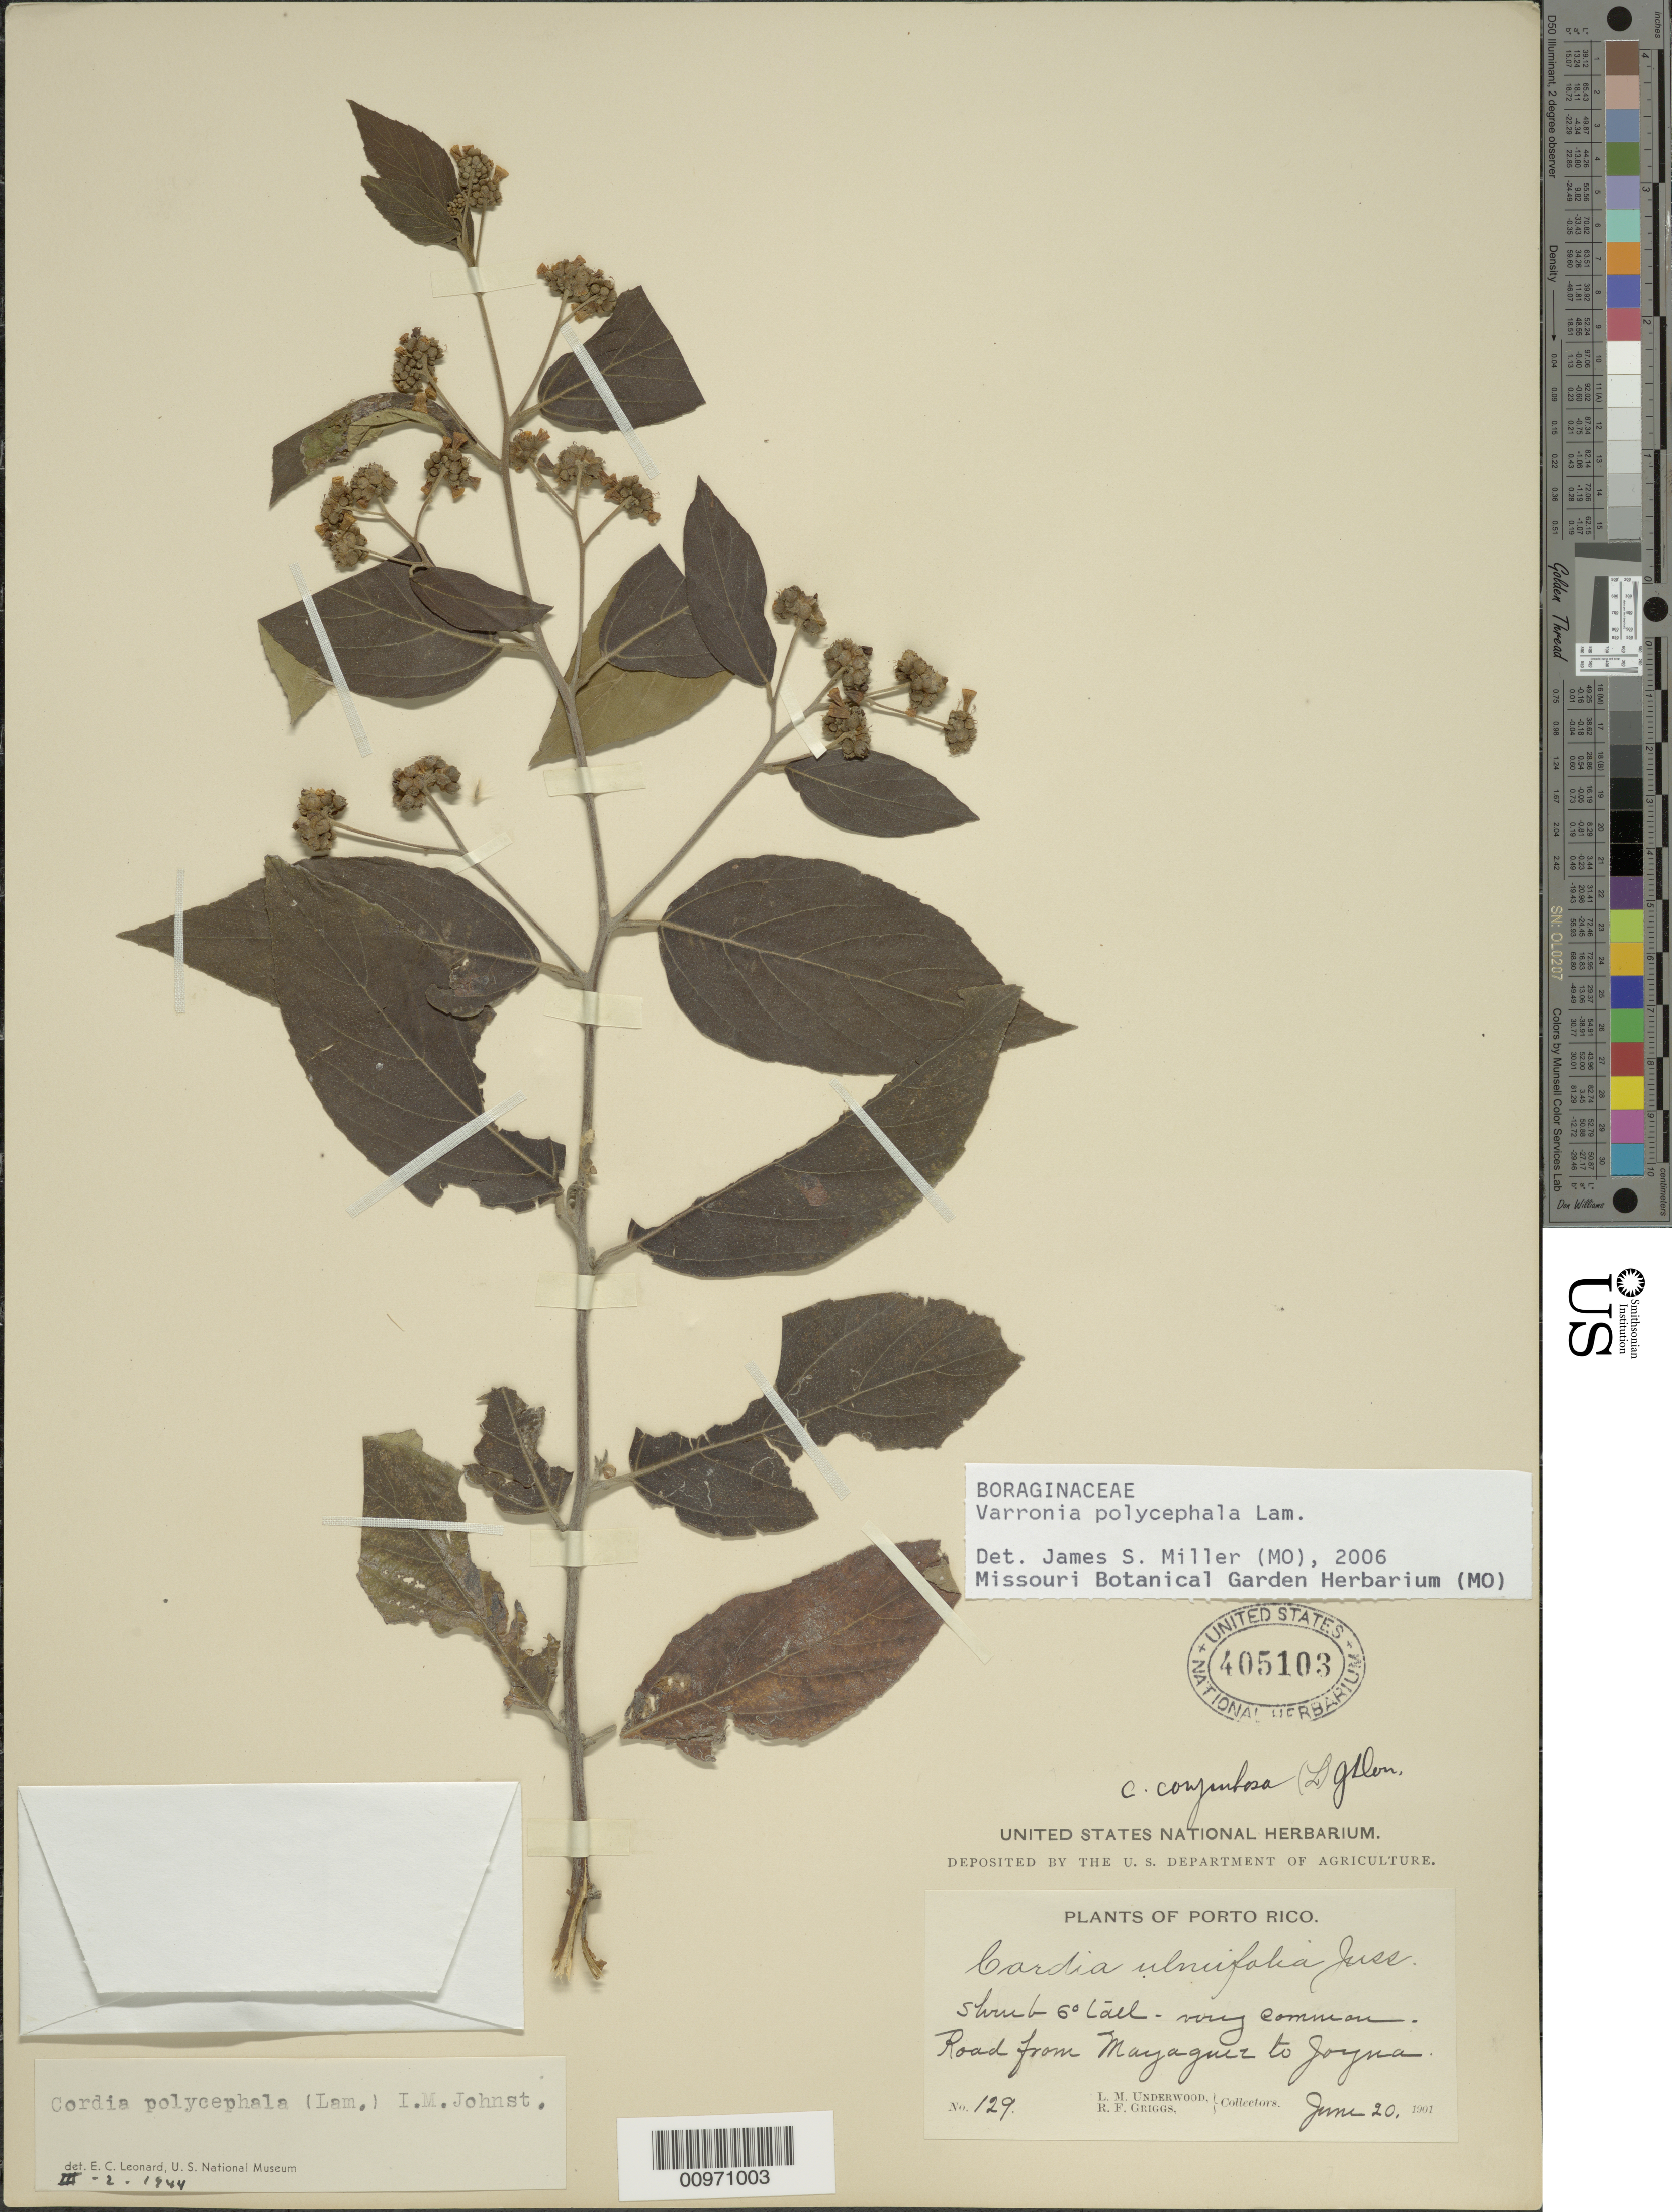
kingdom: Plantae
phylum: Tracheophyta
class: Magnoliopsida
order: Boraginales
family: Cordiaceae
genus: Varronia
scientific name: Varronia polycephala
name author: Lam.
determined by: Miller, James S., (MO), Missouri Botanical Garden (UNITED STATES)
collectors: L. M. Underwood & R. F. Griggs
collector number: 129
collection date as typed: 20 Jun 1901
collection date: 1901-06-20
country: Puerto Rico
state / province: Mayagüez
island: Puerto Rico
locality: Road from Mayaguez to Jayna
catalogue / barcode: US 405103